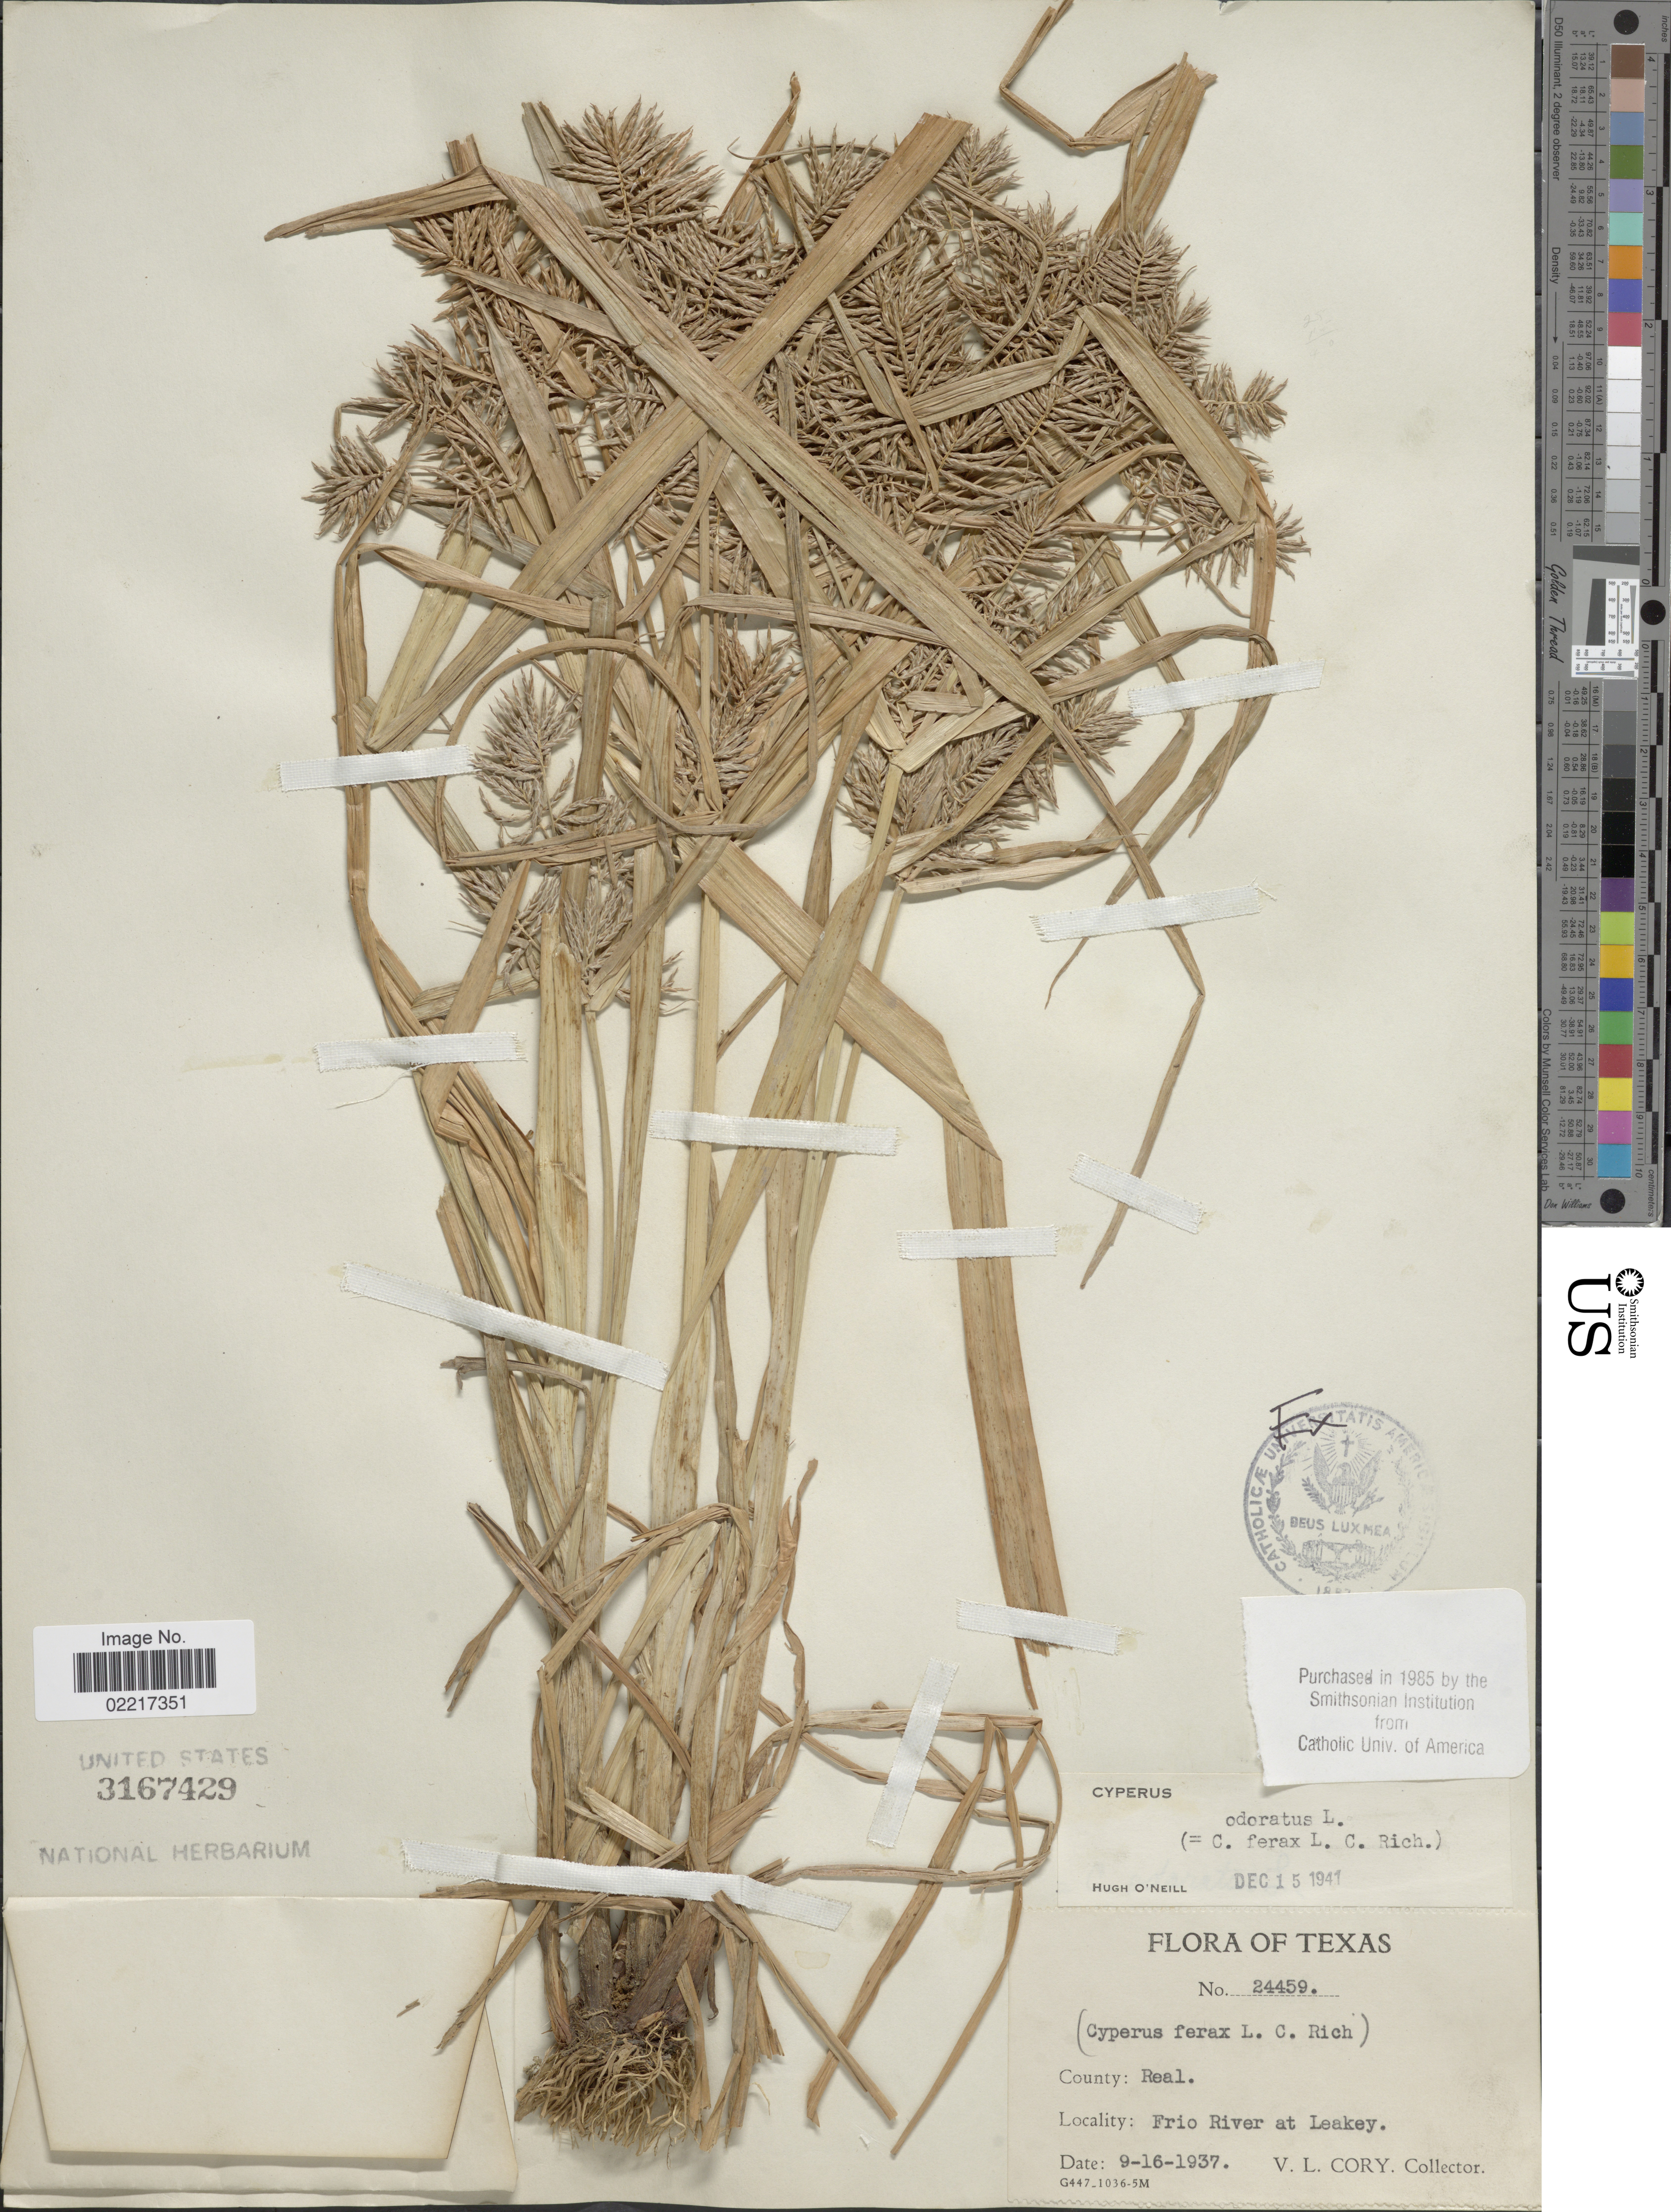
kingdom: Plantae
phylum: Tracheophyta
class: Liliopsida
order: Poales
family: Cyperaceae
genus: Cyperus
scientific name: Cyperus odoratus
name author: L.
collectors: V. Cory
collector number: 24459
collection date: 1937-09-16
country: United States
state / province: Texas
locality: County: Real, Frio River at Leakey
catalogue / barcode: US 3167429